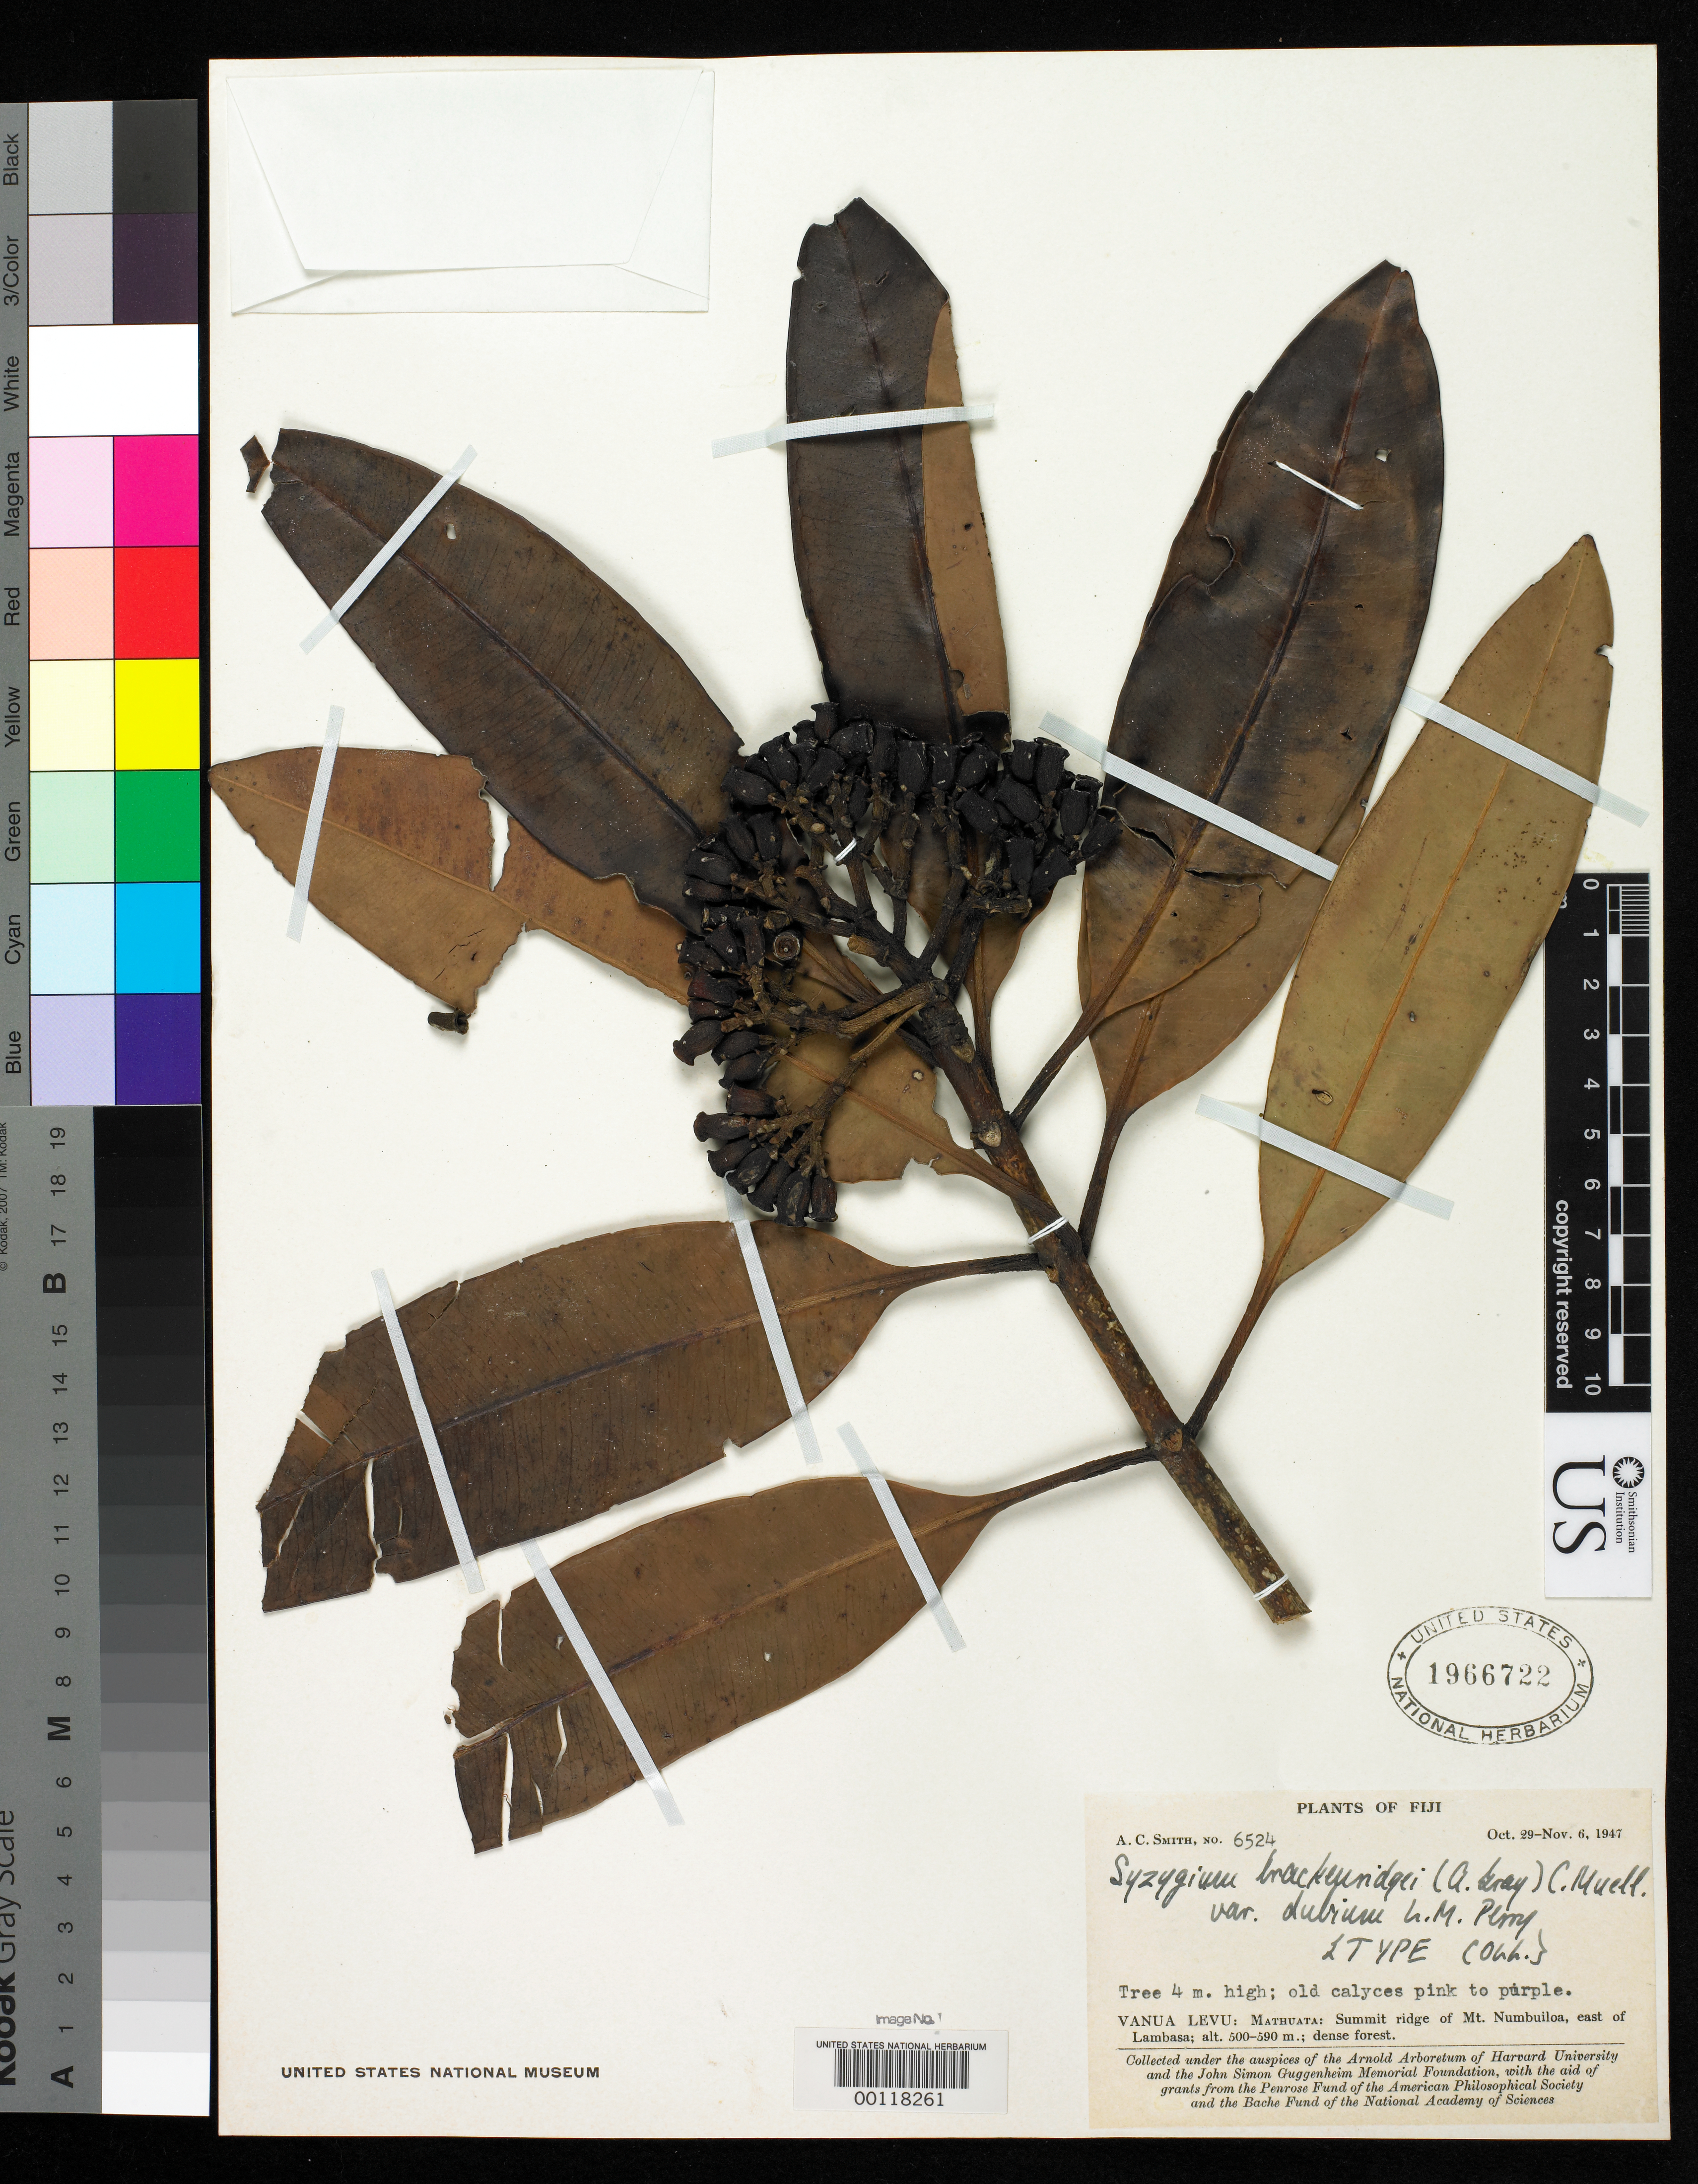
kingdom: Plantae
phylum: Tracheophyta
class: Magnoliopsida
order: Myrtales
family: Myrtaceae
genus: Syzygium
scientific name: Syzygium brackenridgei var. dubium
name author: L.M. Perry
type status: Isotype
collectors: A. C. Smith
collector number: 6524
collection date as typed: Oct 1947 to -- Nov 1947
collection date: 1947-10/1947-11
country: Fiji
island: Vanua Levu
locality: Summit ridge of Mt. Numbuiloa, east of Lambasa. [Vanua Levu Group]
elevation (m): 500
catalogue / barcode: US 1966722